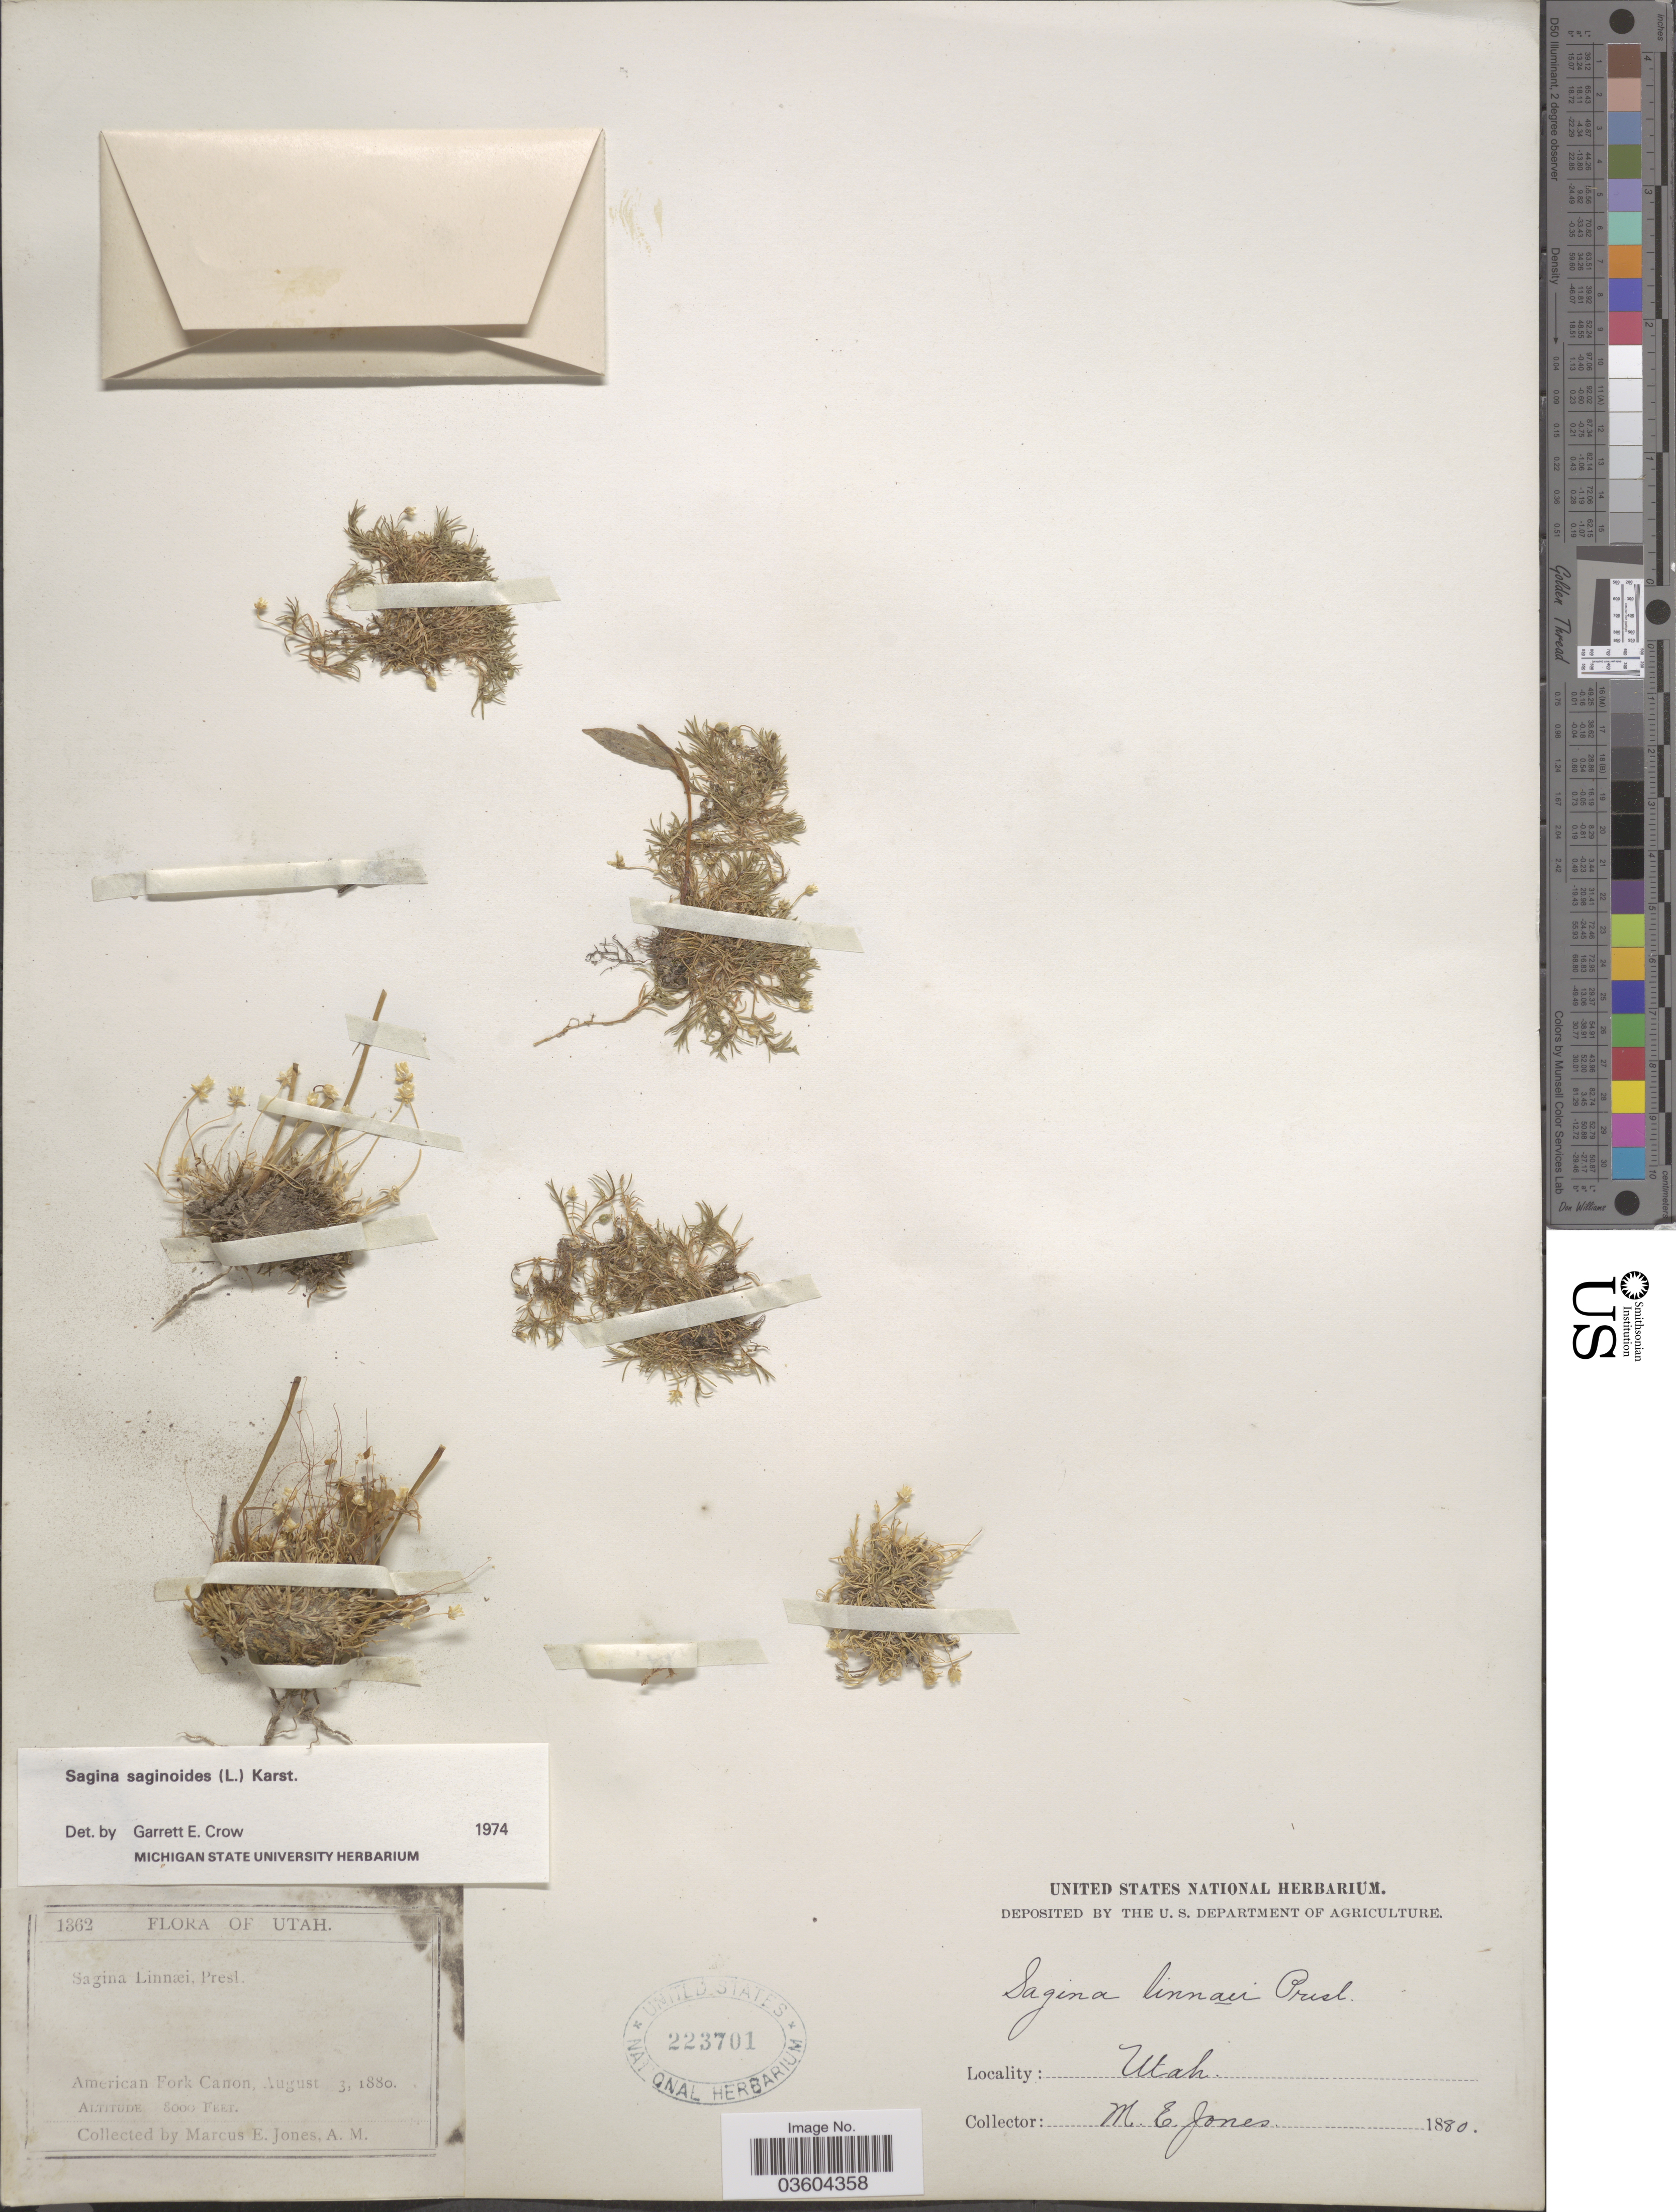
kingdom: Plantae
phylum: Tracheophyta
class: Magnoliopsida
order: Caryophyllales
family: Caryophyllaceae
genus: Sagina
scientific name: Sagina saginoides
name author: (L.) H. Karst.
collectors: M. E. Jones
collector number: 1362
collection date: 1880-08-03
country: United States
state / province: Utah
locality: American Fork Canon.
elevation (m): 2438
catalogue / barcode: US 223701